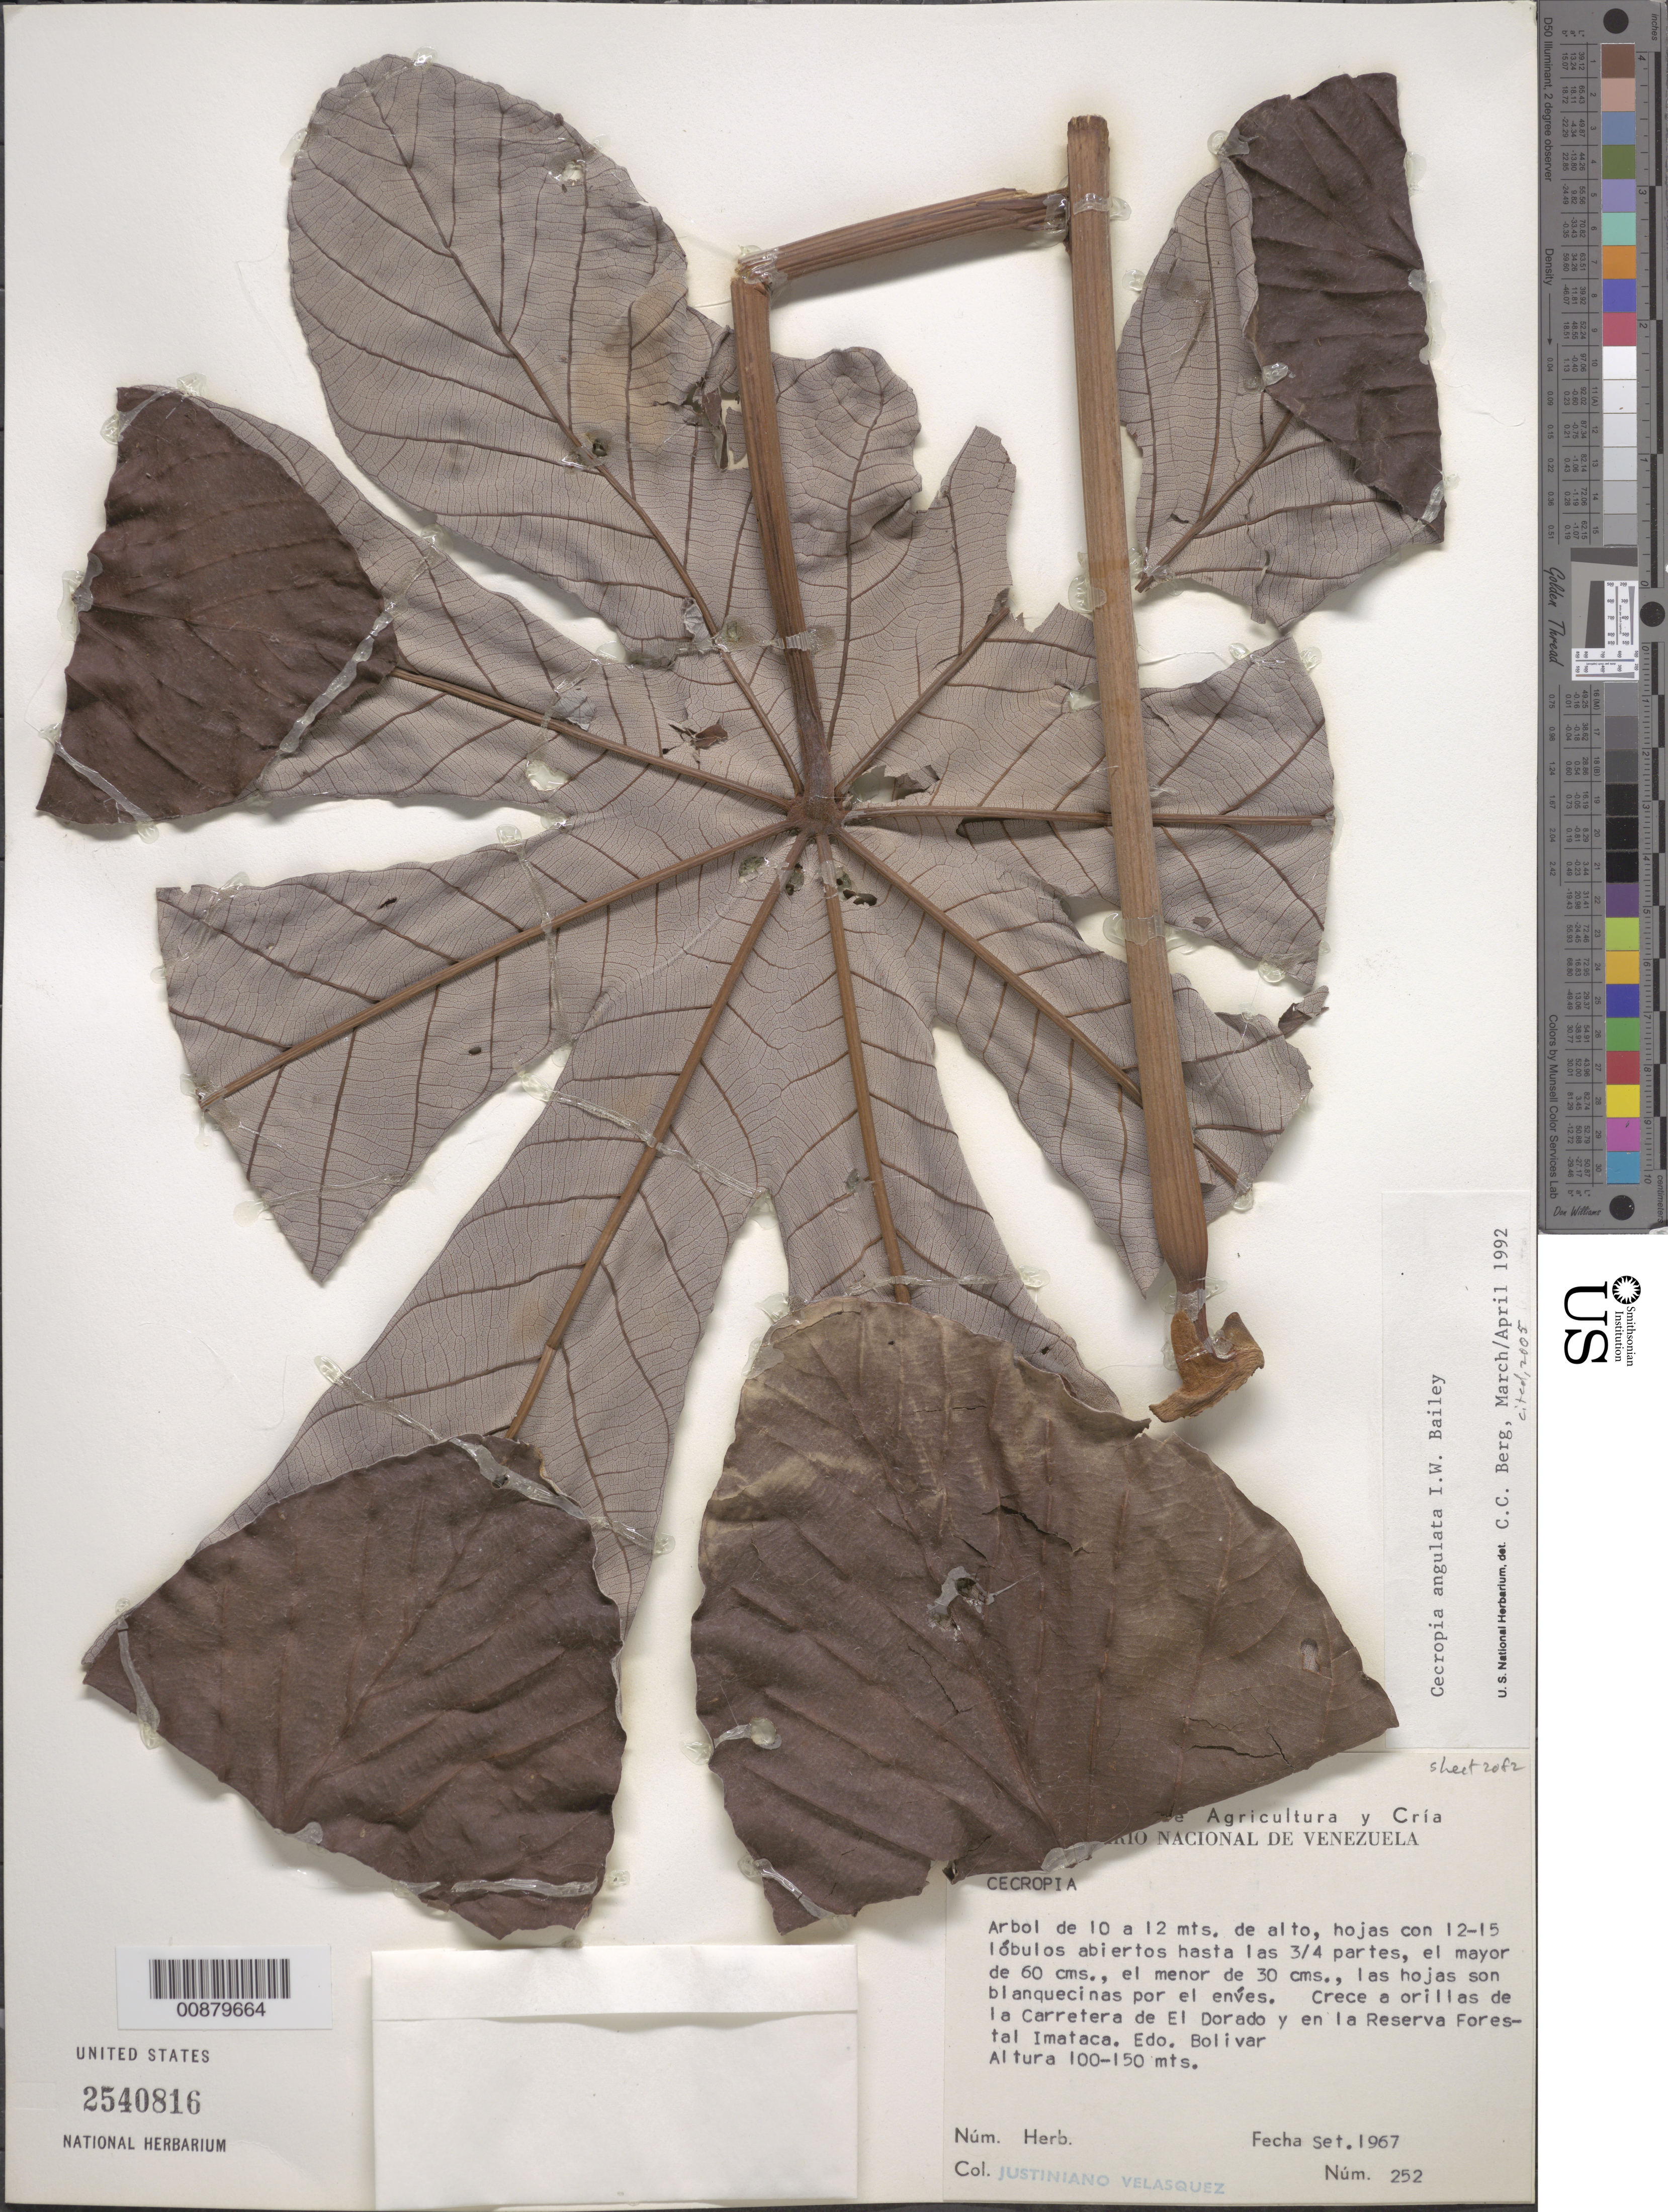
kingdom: Plantae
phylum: Tracheophyta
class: Magnoliopsida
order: Rosales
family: Urticaceae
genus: Cecropia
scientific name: Cecropia angulata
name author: I.W. Bailey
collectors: J. Velasquez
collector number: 252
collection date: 1967-09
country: Venezuela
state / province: Bolivar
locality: Crece a orillas de la Carretera de El Dorado y en la Reserva Forestal Imataca.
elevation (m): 100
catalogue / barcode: US 2540816